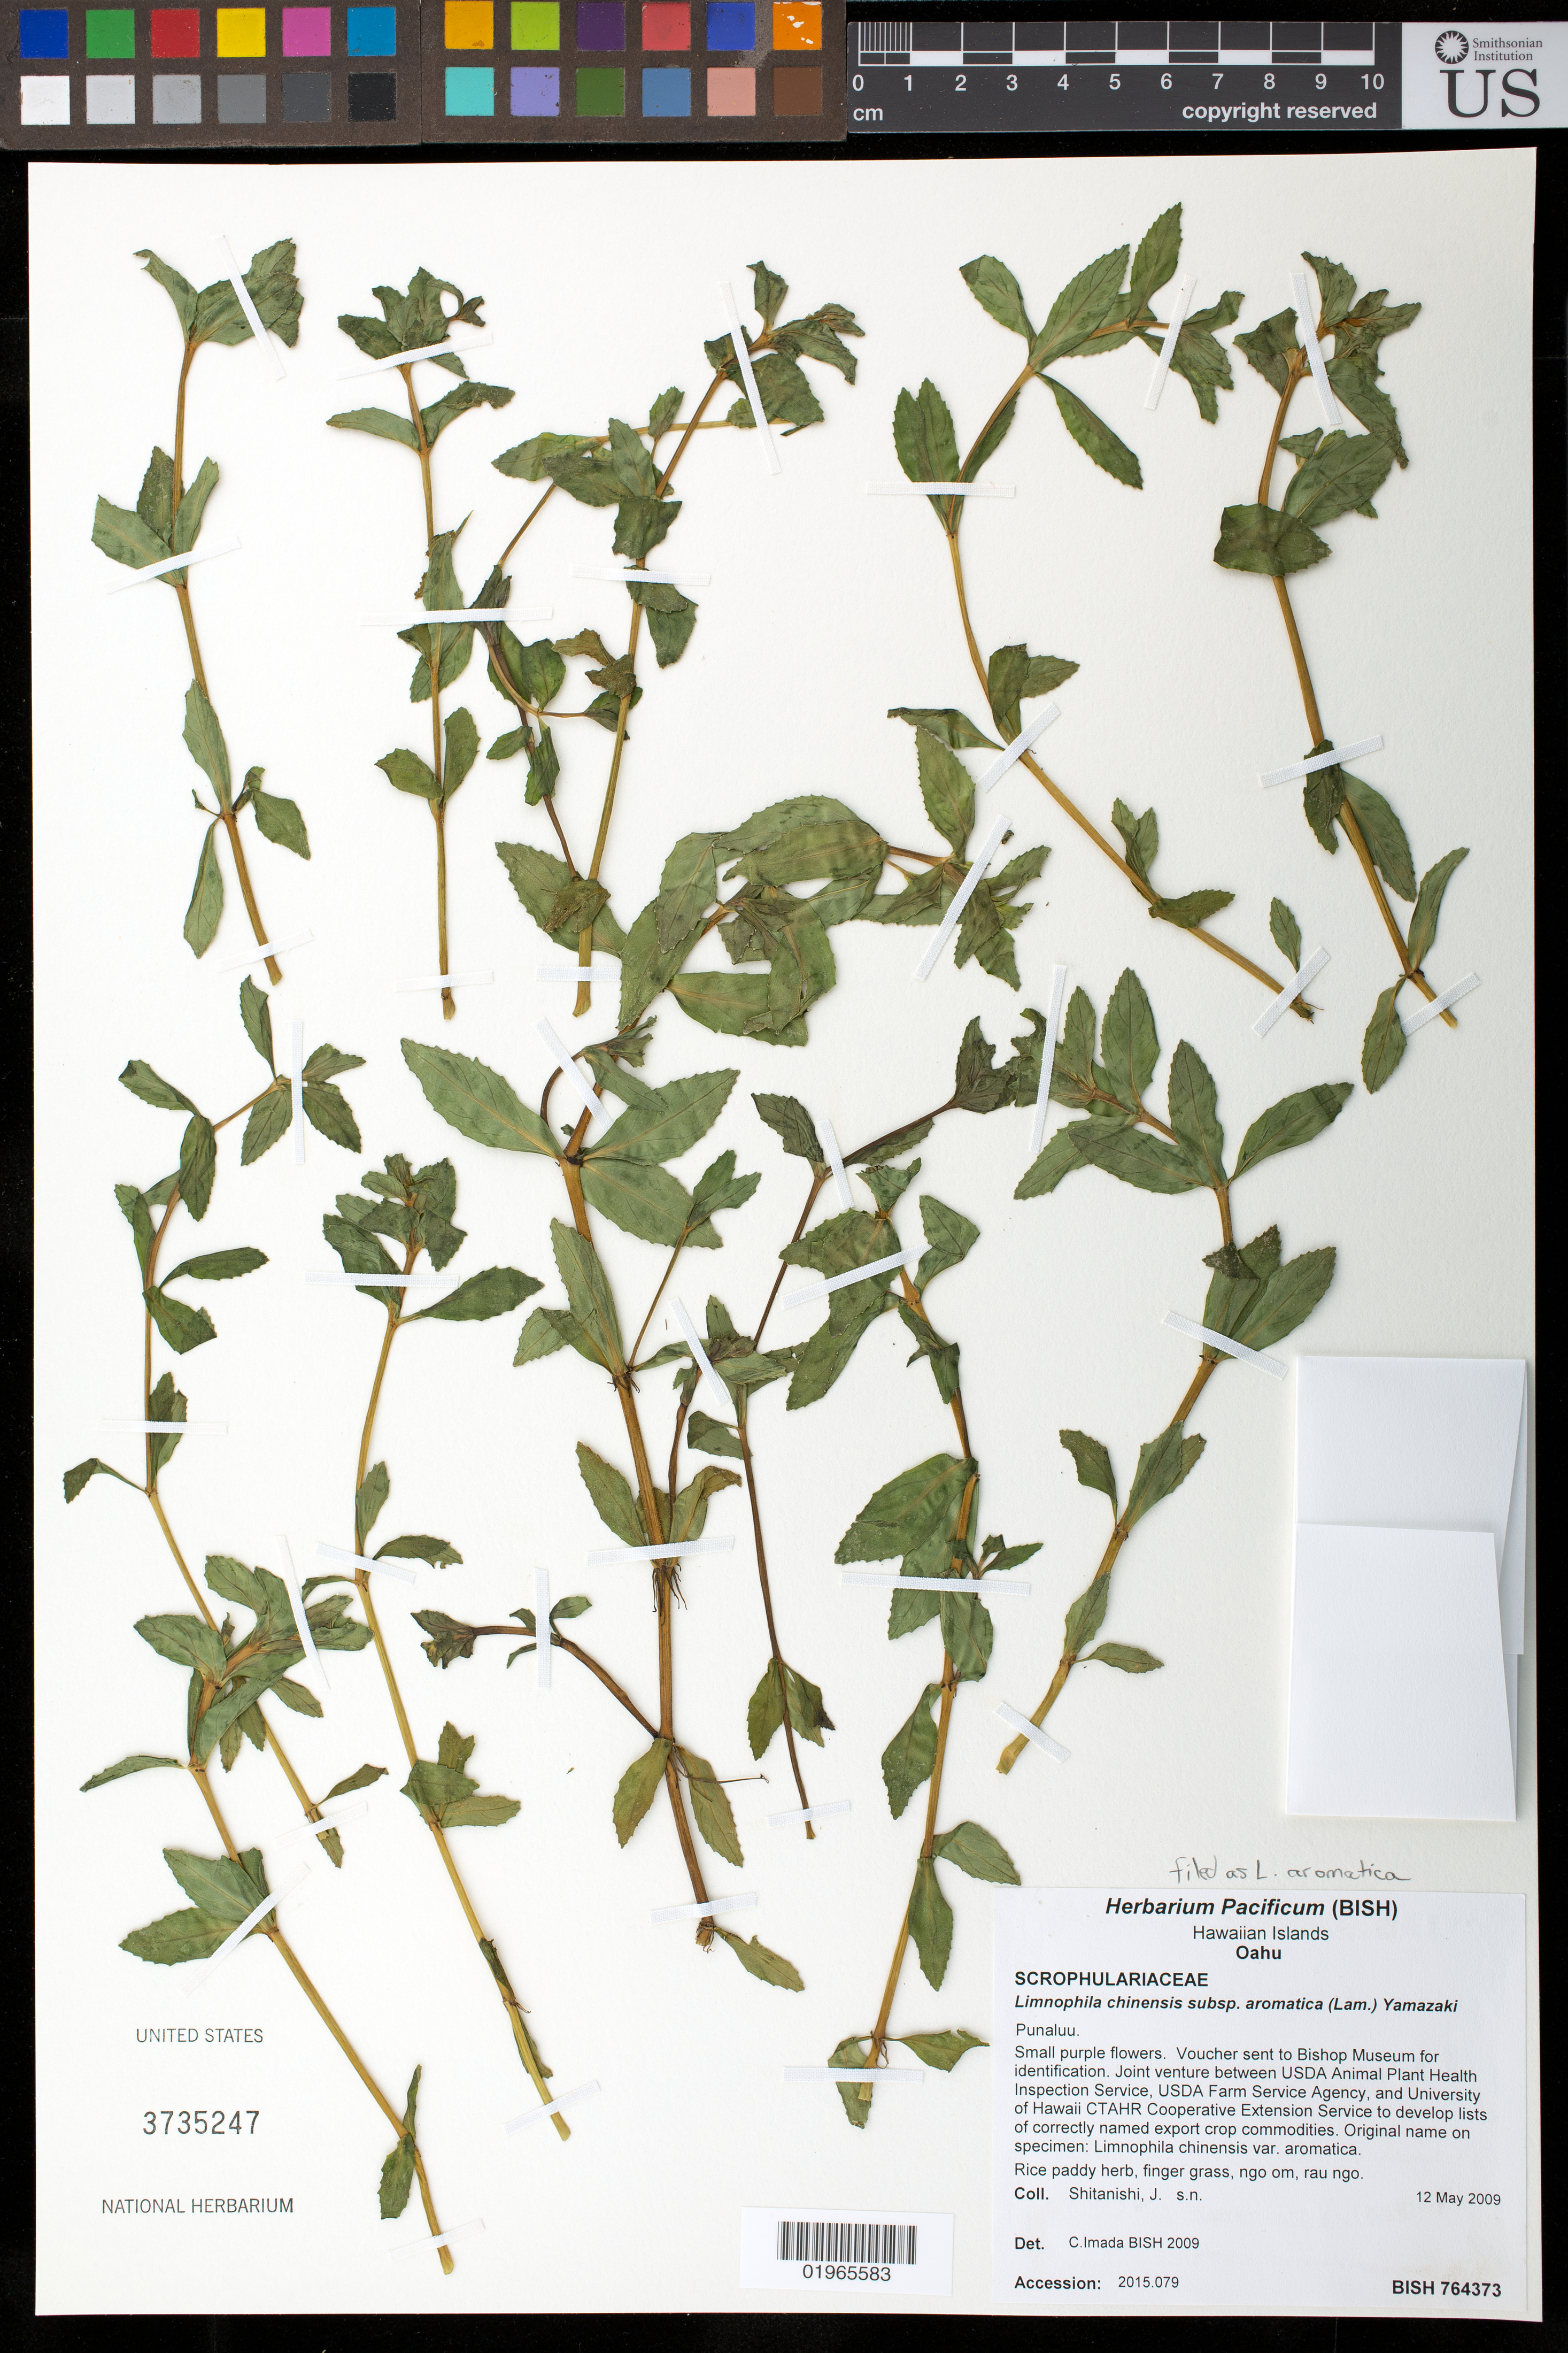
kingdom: Plantae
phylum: Tracheophyta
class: Magnoliopsida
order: Lamiales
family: Plantaginaceae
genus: Limnophila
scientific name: Limnophila aromatica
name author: (Lam.) Merr.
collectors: J. Shitanishi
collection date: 2009-05-12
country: United States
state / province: Hawaii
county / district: Honolulu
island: Oahu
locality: Punaluu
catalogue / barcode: US 3735247